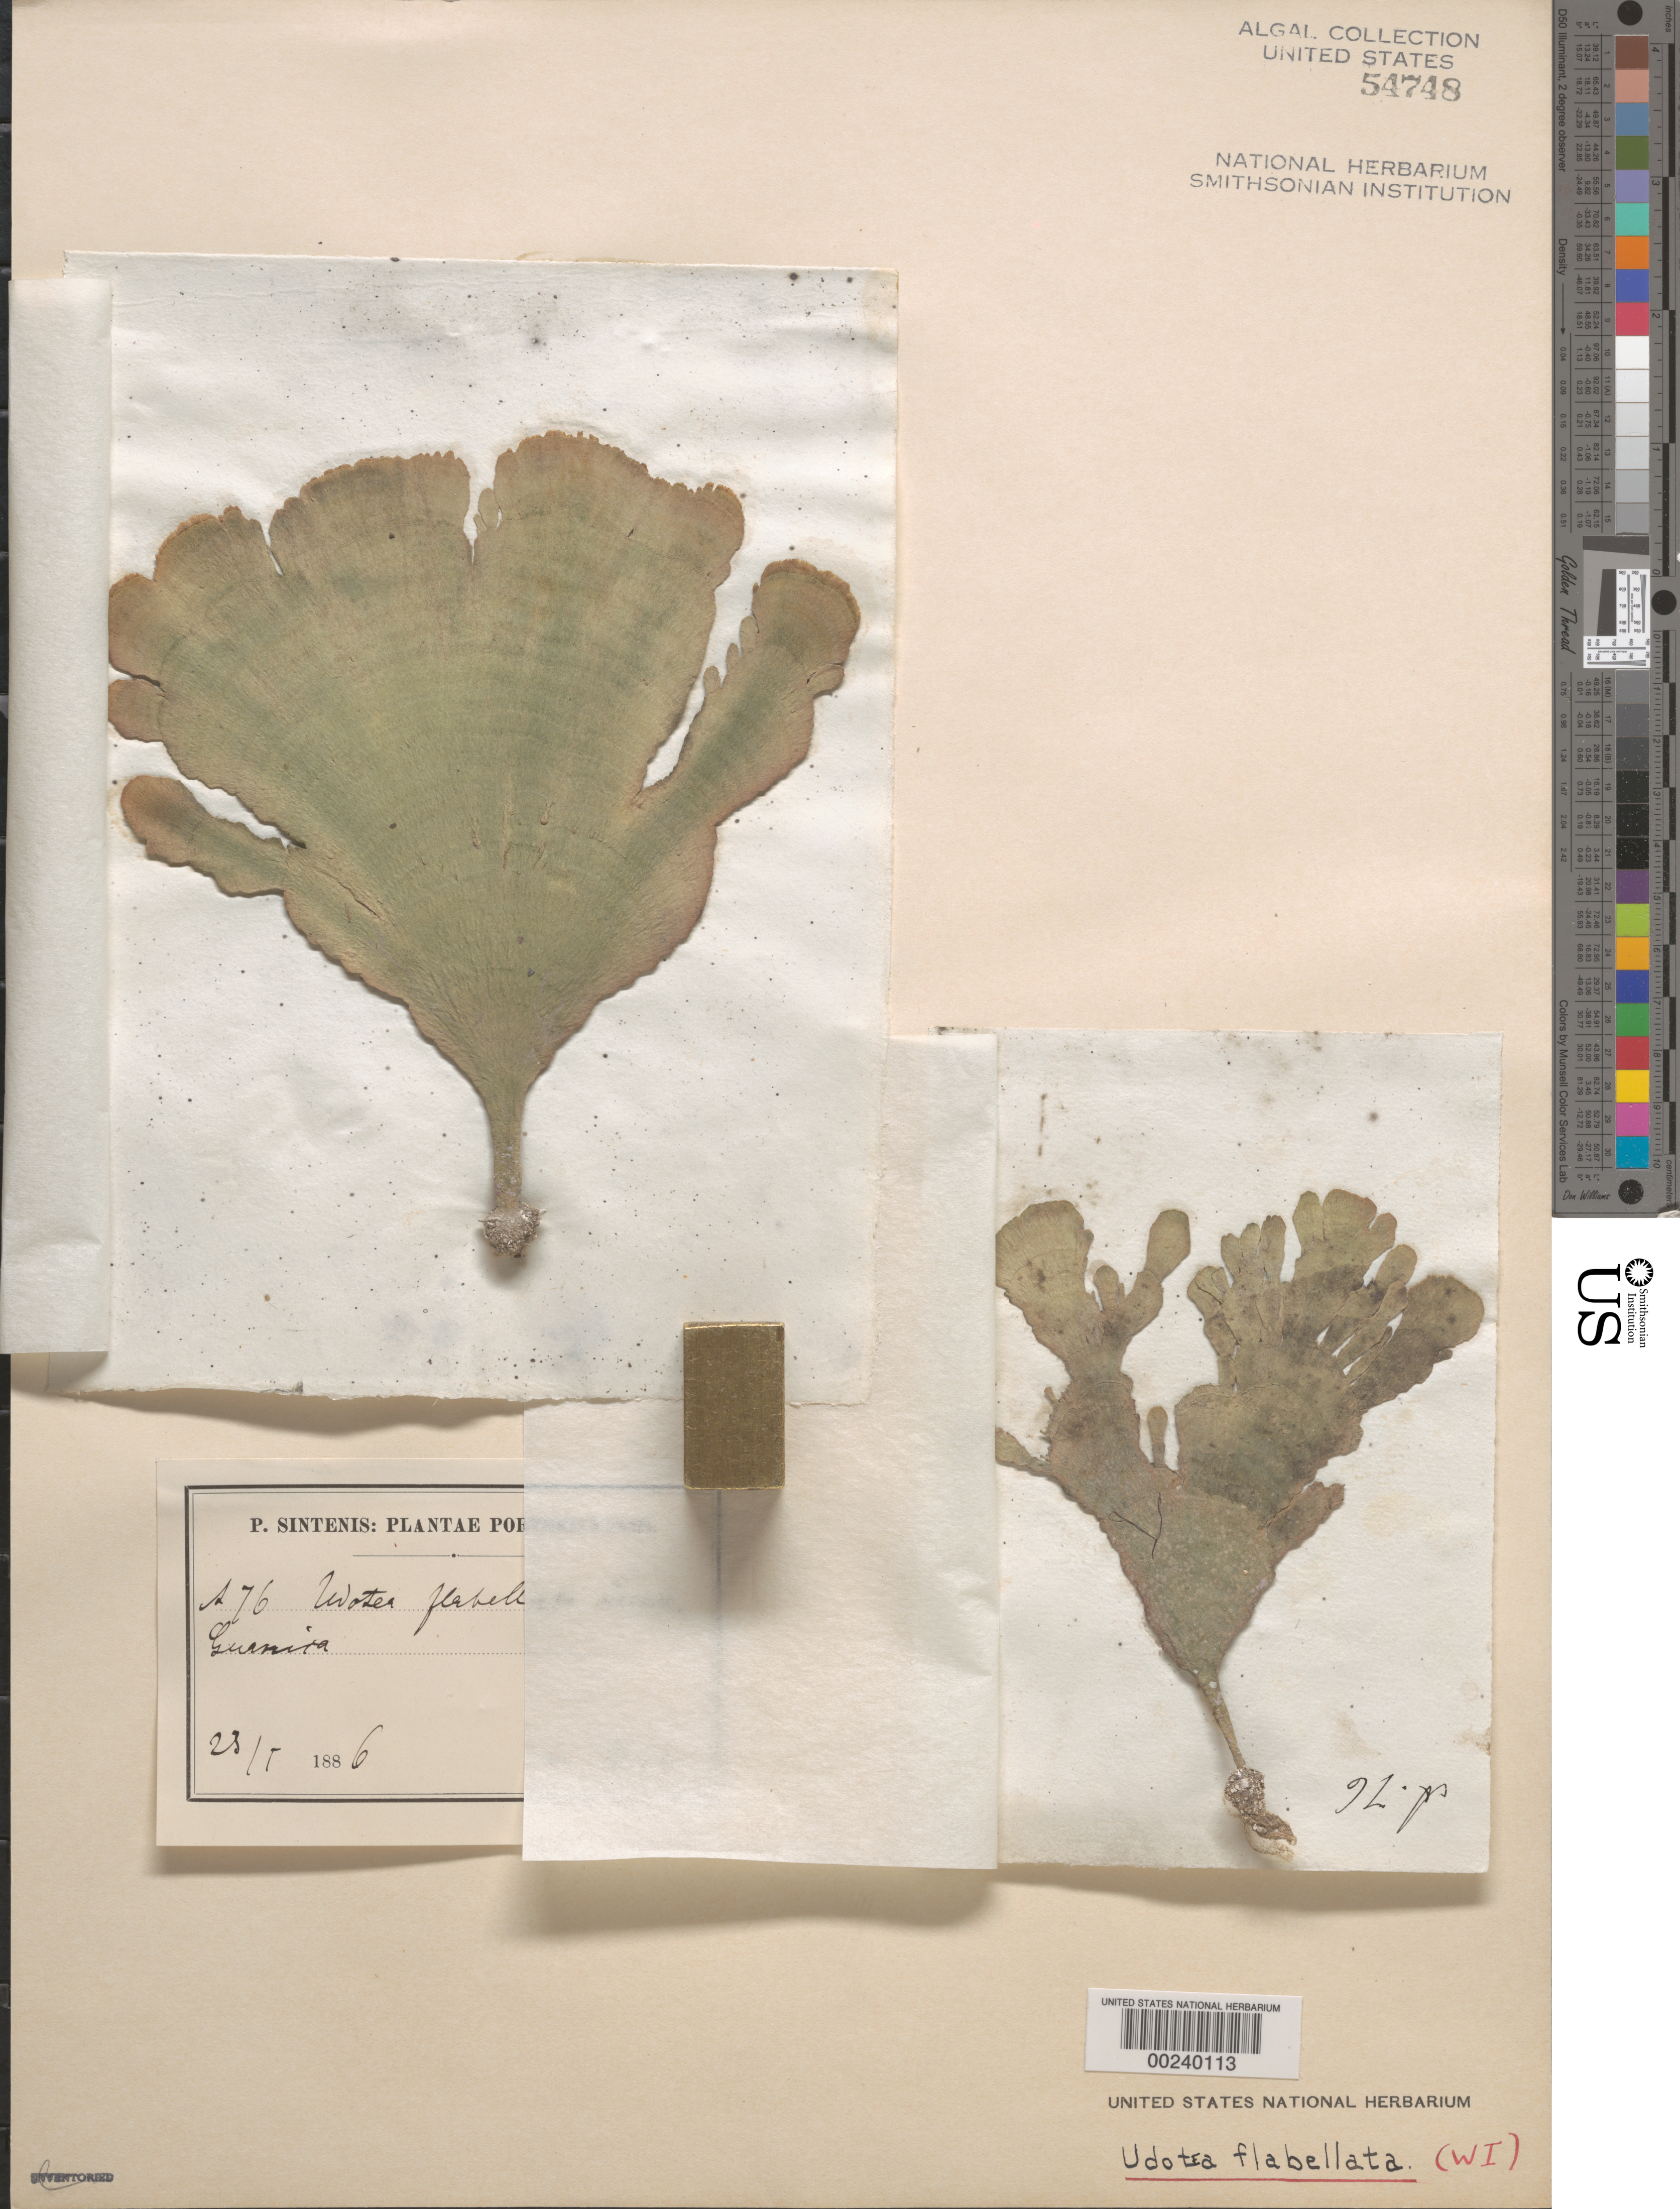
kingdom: Plantae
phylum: Chlorophyta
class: Ulvophyceae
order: Bryopsidales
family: Udoteaceae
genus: Udotea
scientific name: Udotea flabellum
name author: (J. Ellis & Sol.) M. Howe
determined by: Hauck, Ferdinand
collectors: P. Sintenis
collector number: A76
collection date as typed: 23 Jan 1886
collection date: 1886-01-23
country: Puerto Rico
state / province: Guanica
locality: Guanica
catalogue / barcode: US 54748